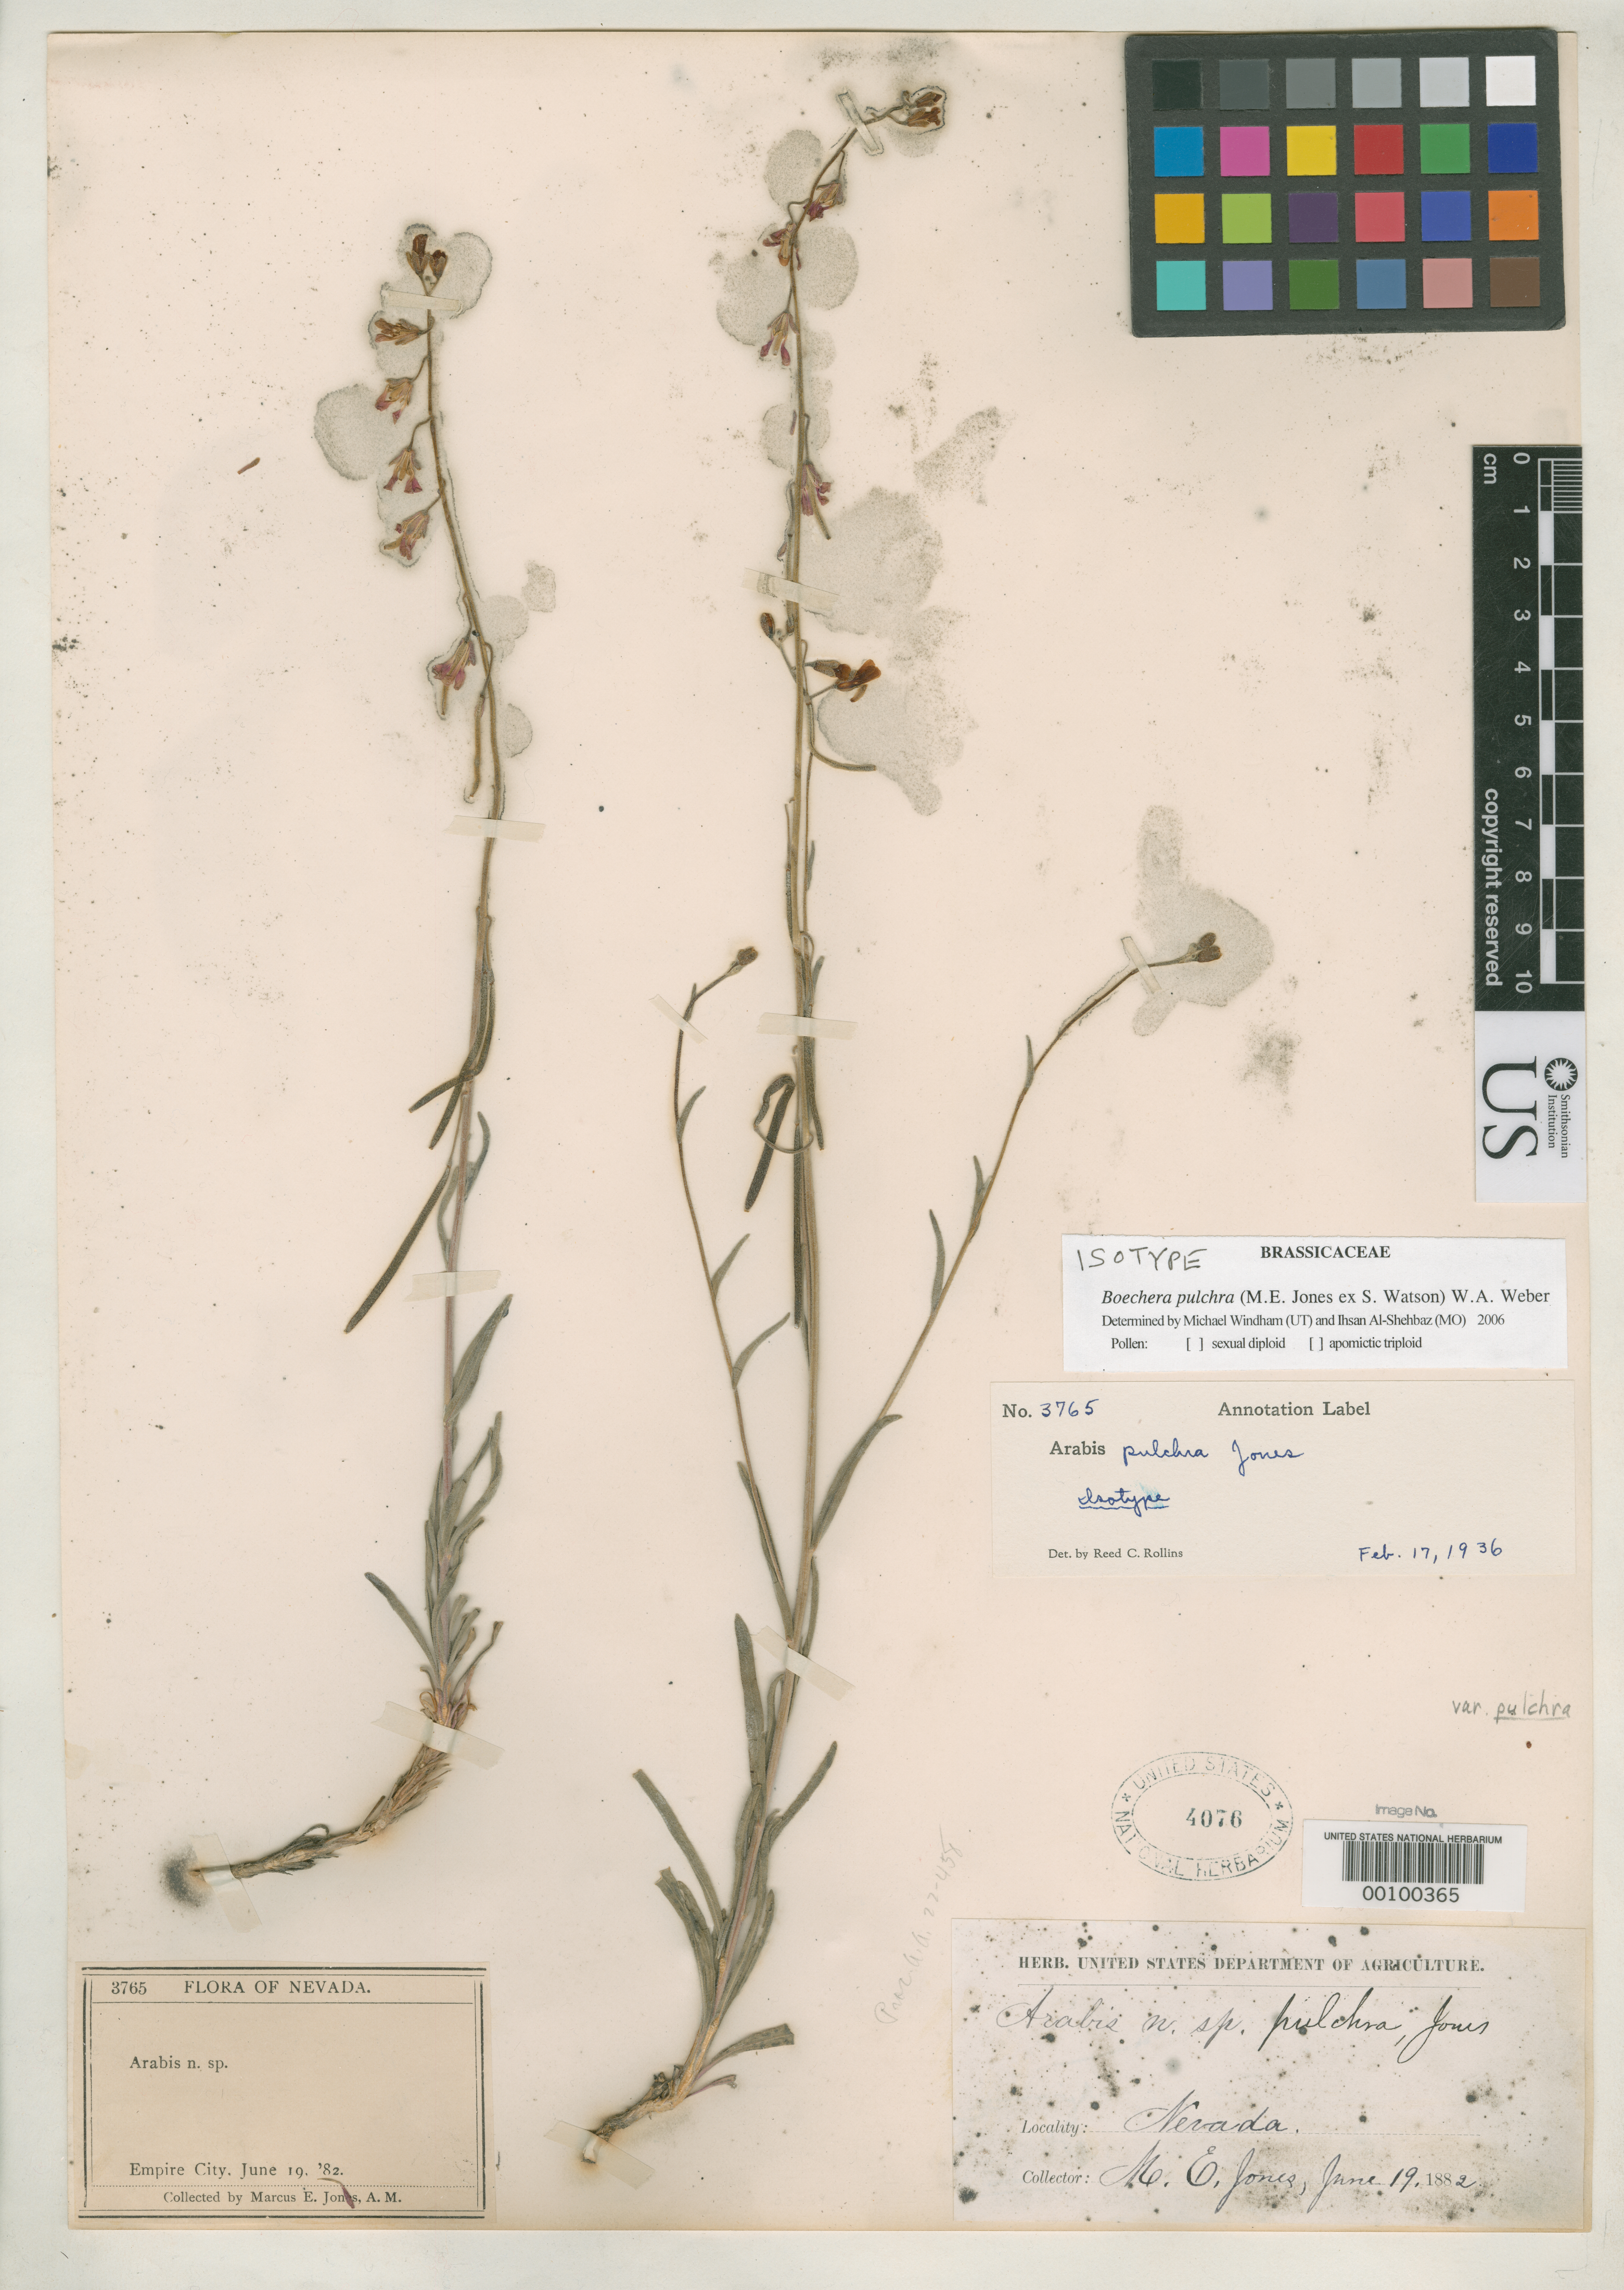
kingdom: Plantae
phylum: Tracheophyta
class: Magnoliopsida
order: Brassicales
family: Brassicaceae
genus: Arabis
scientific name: Arabis pulchra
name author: M.E. Jones ex S. Watson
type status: Isosyntype; Isolectotype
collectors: M. E. Jones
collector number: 3765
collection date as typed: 19 Jun 1882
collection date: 1882-06-19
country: United States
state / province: Nevada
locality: Empire City.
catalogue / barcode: US 4076